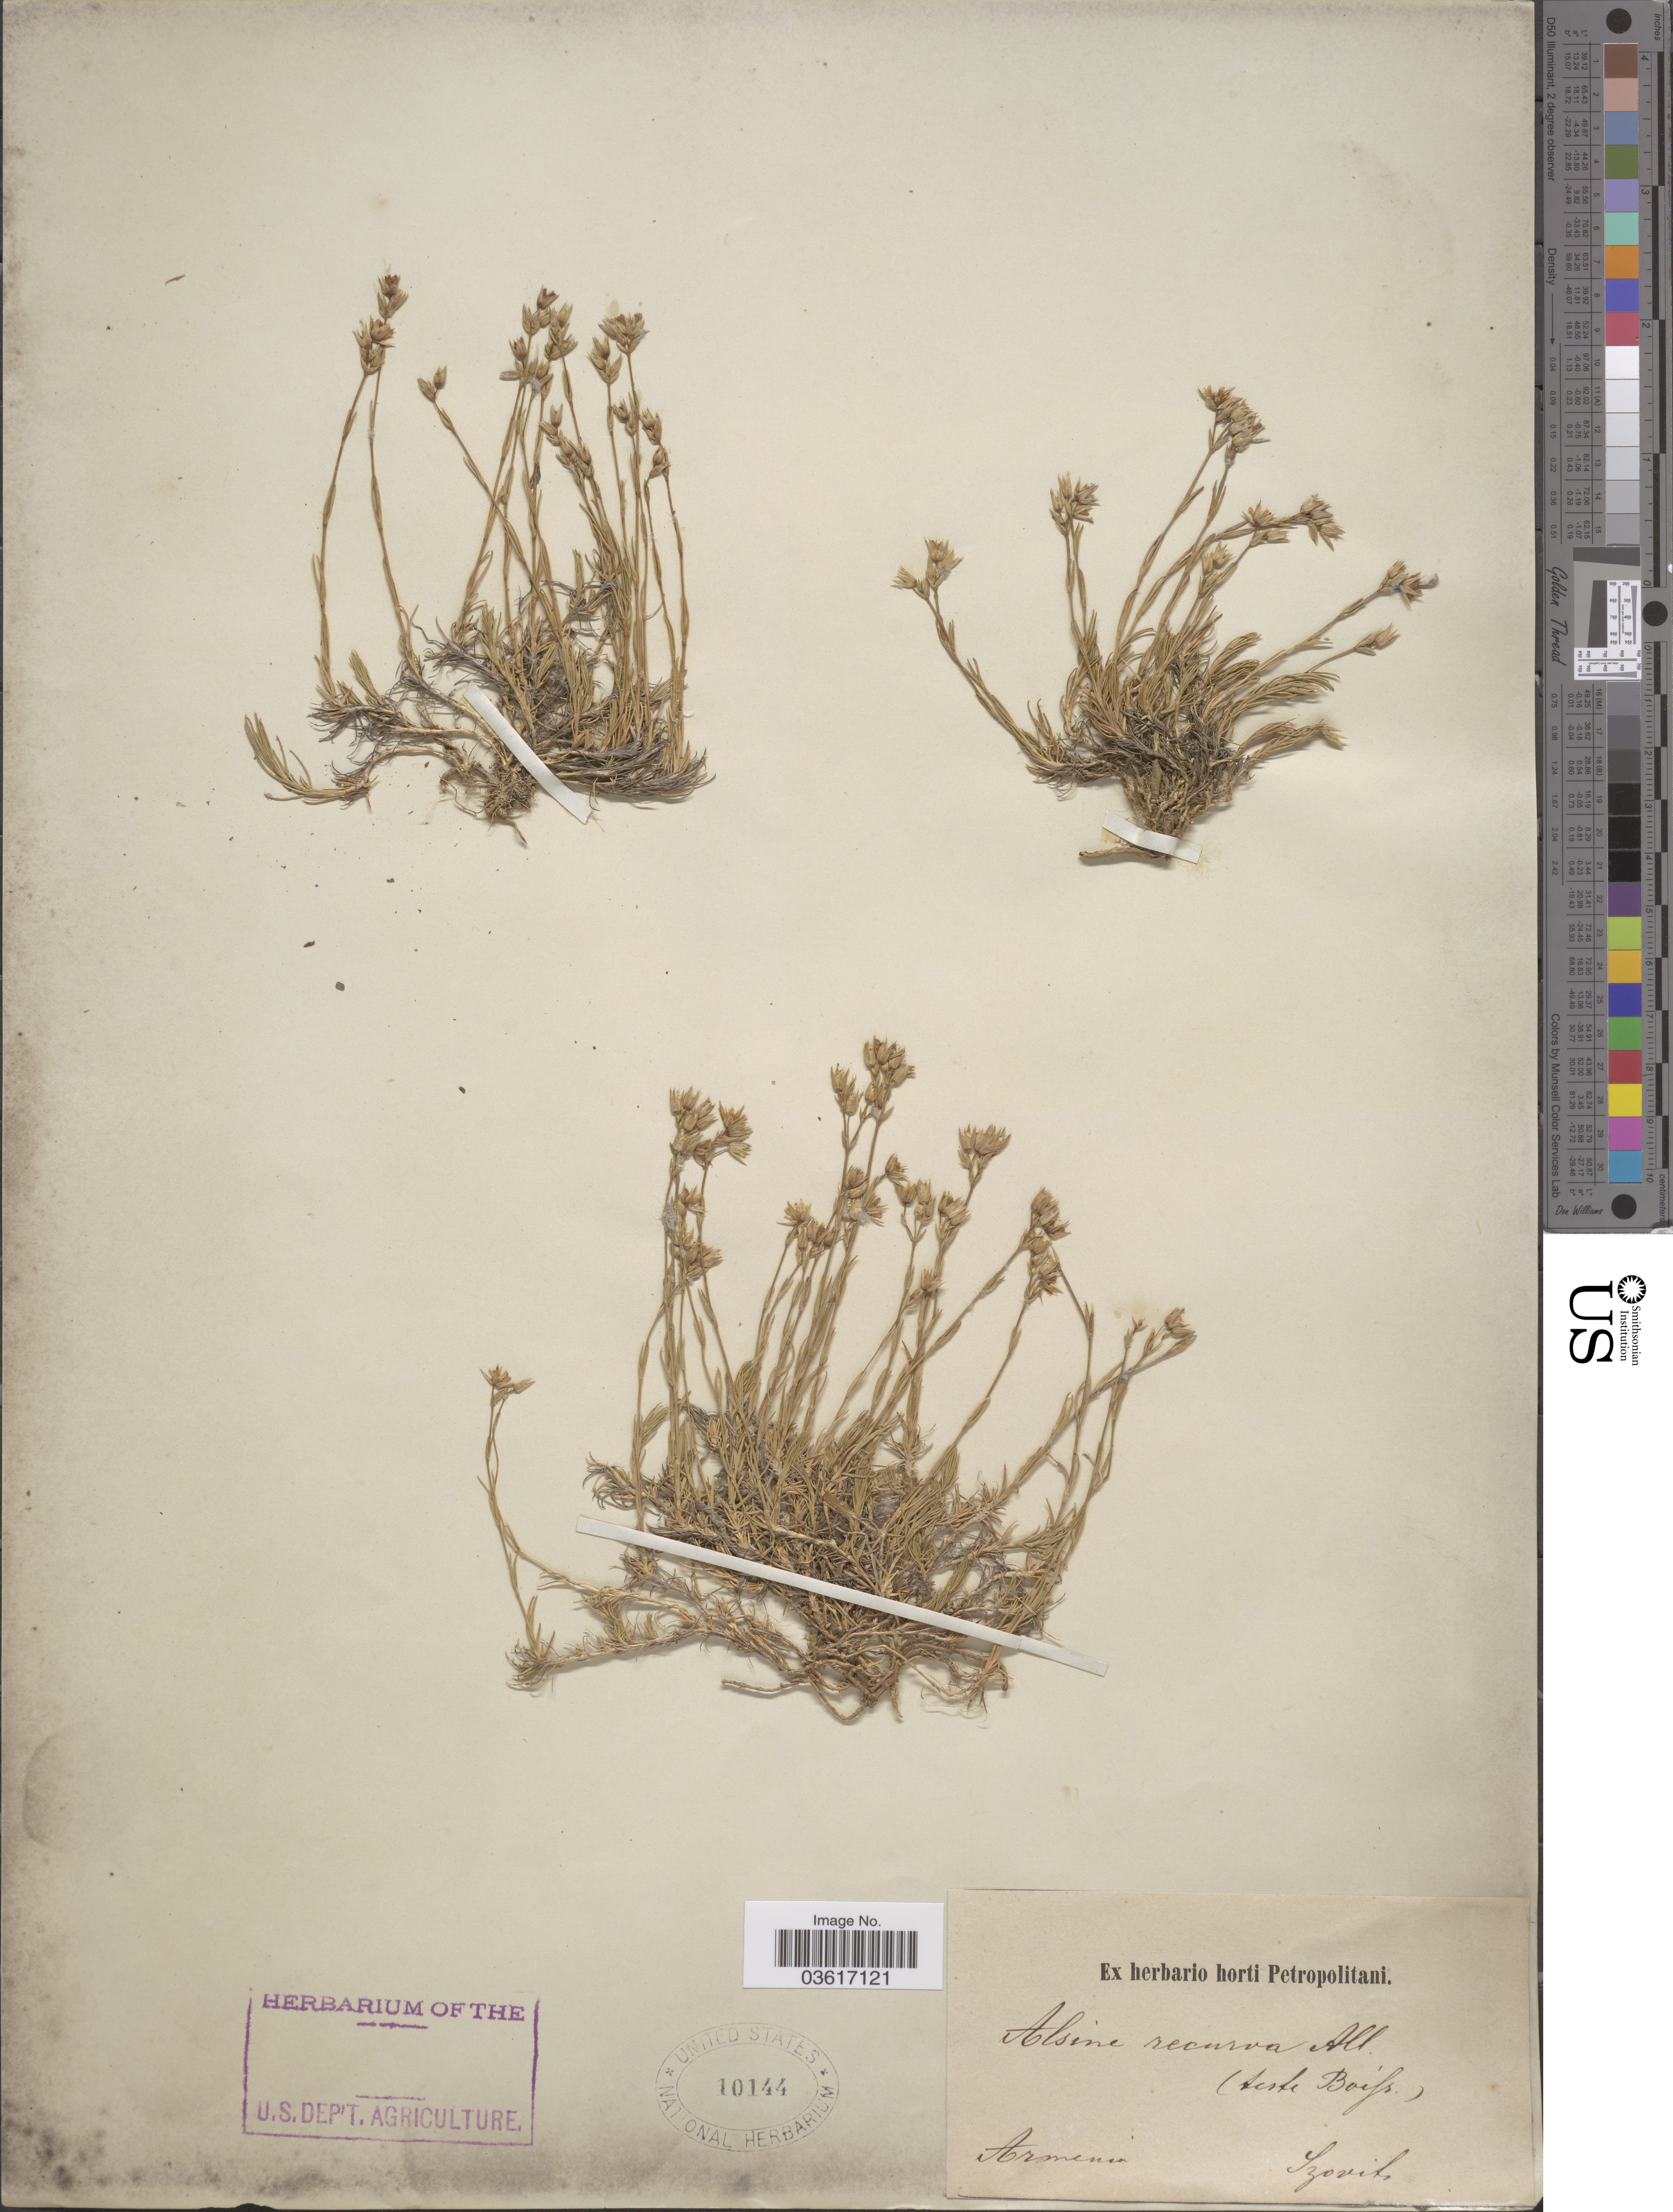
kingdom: Plantae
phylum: Tracheophyta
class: Magnoliopsida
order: Caryophyllales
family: Caryophyllaceae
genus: Minuartia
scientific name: Minuartia recurva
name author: (All.) Schinz & Thell.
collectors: Szovits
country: Armenia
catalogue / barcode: US 10144